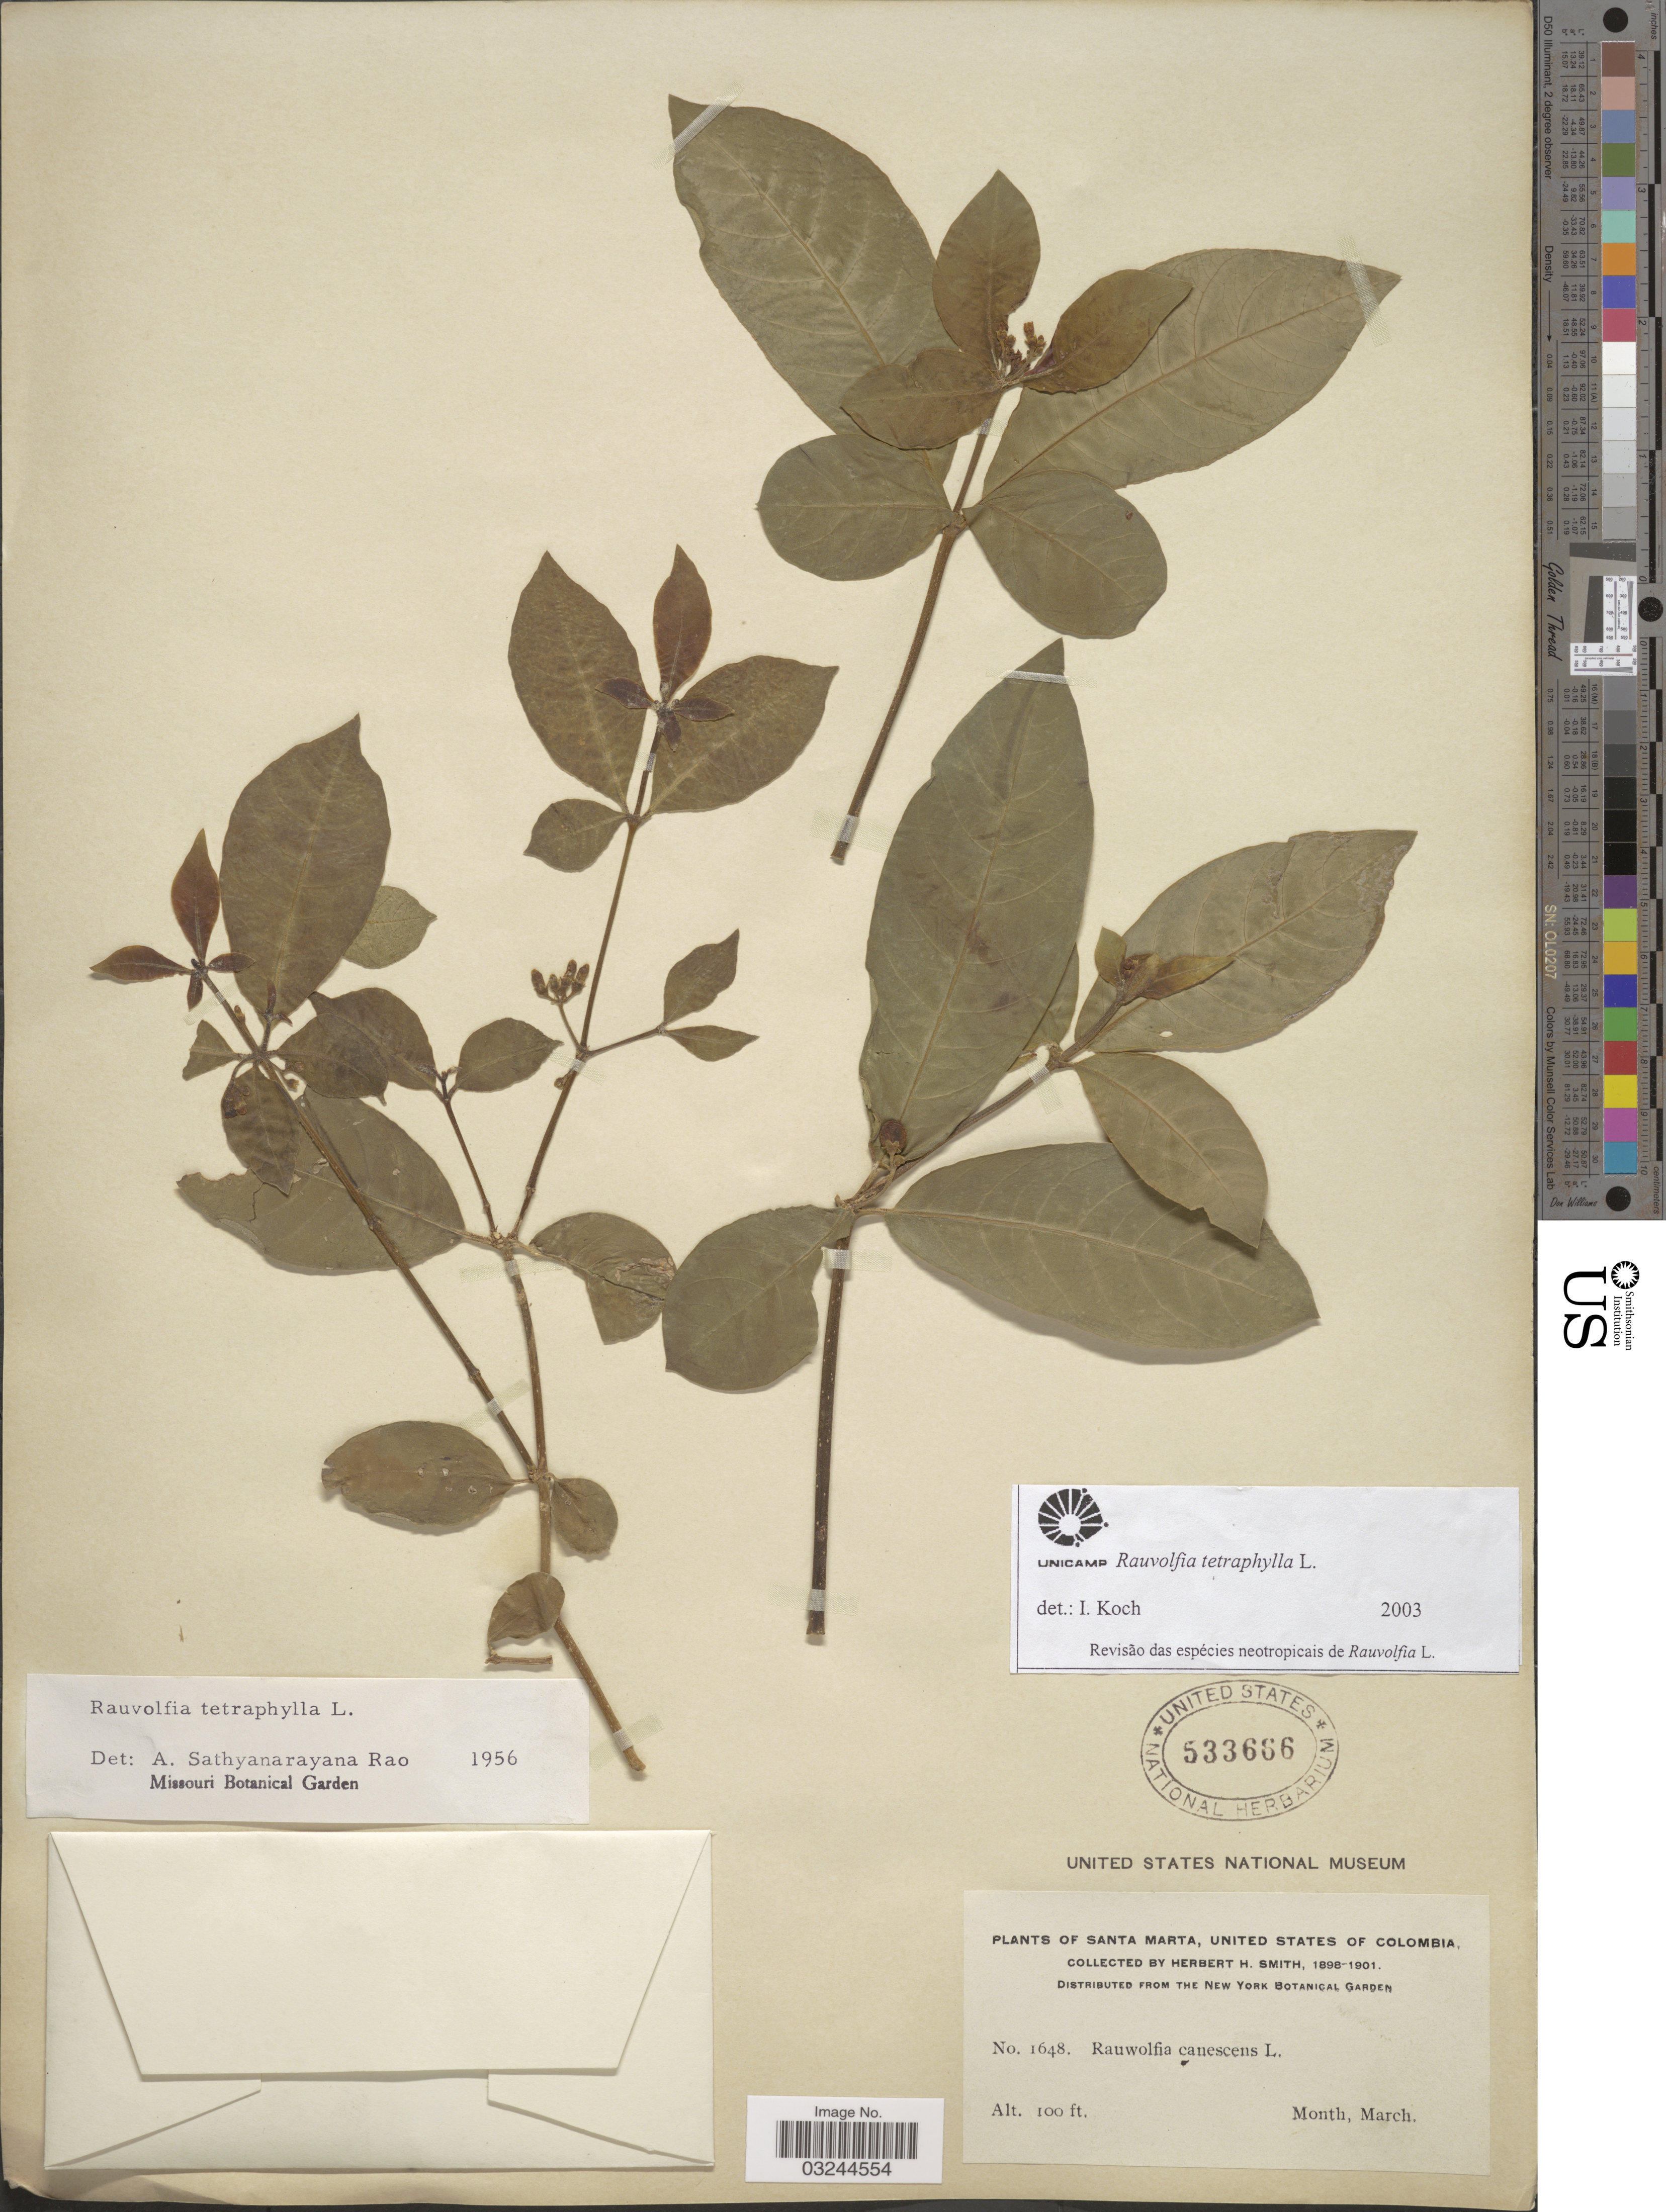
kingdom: Plantae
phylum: Tracheophyta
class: Magnoliopsida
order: Gentianales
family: Apocynaceae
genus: Rauvolfia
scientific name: Rauvolfia tetraphylla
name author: L.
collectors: Herbert H. Smith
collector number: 1648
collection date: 1898-03/1901-03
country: Colombia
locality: Santa Marta, United States of Colombia.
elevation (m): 30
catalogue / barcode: US 533666